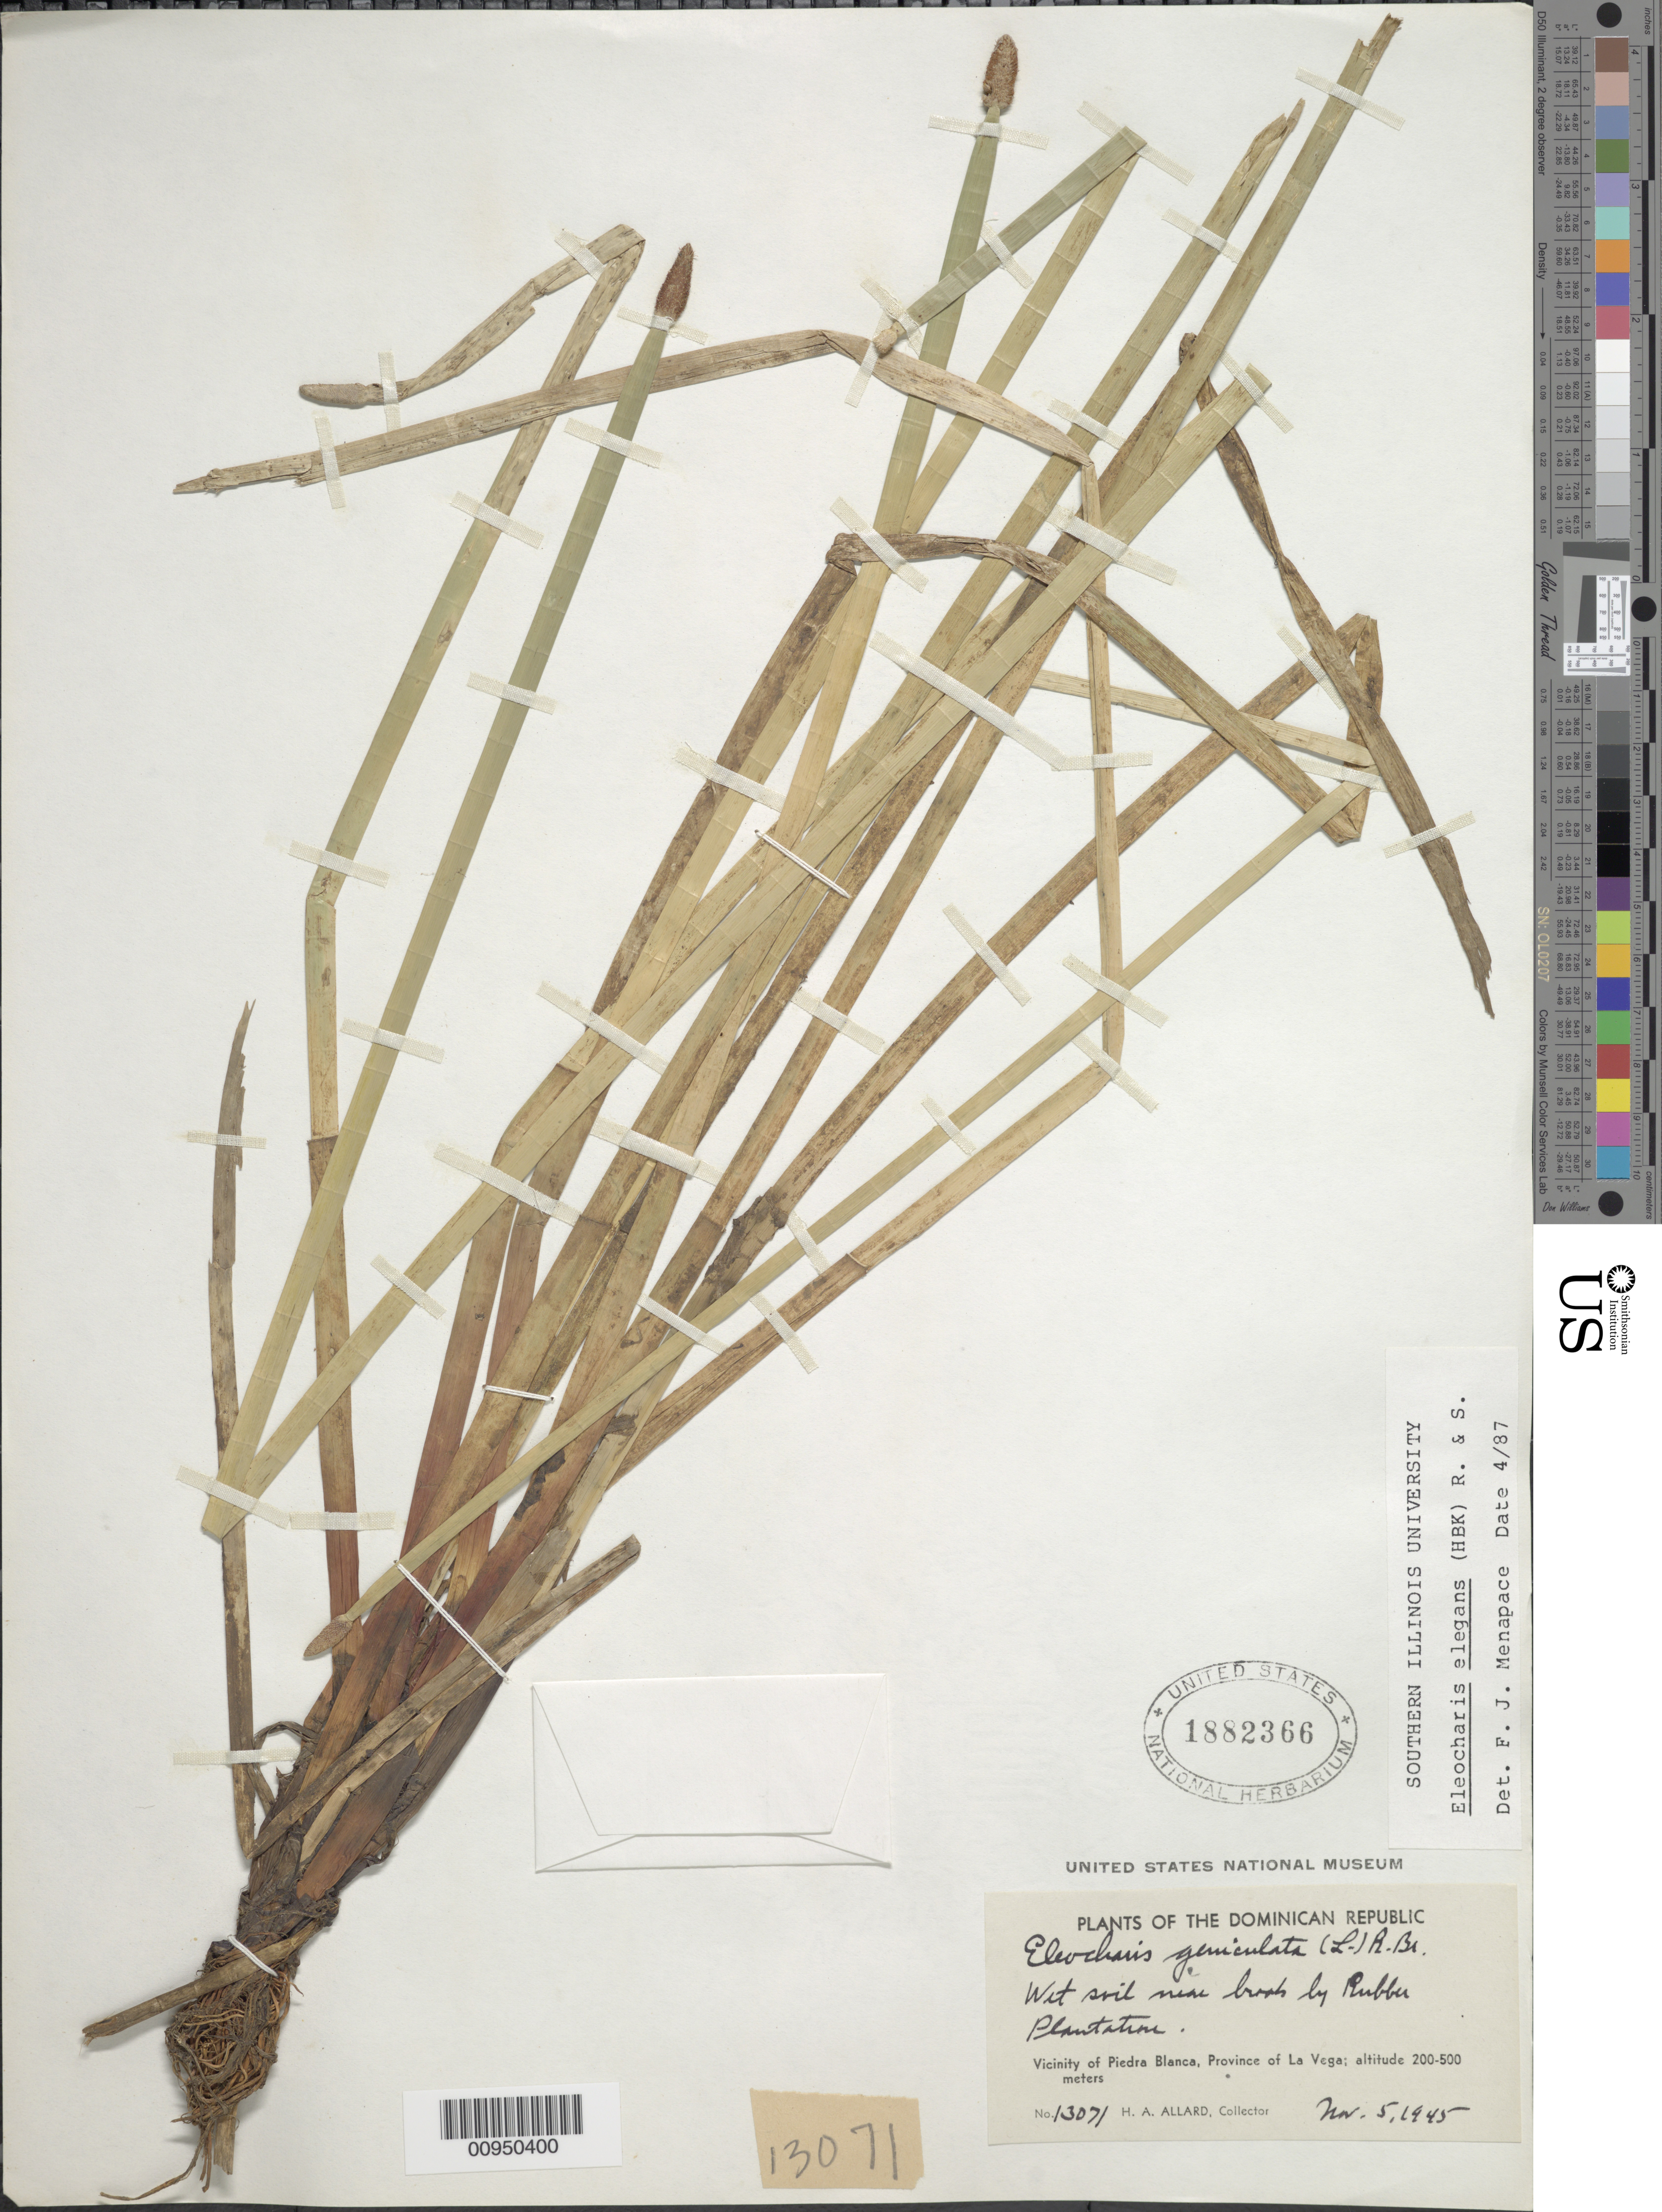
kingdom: Plantae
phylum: Tracheophyta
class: Liliopsida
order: Poales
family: Cyperaceae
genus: Eleocharis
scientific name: Eleocharis elegans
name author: (Kunth) Roem. & Schult.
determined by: Menapace, F. J.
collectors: H. A. Allard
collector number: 13071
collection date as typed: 05 Nov 1945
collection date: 1945-11-05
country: Dominican Republic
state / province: La Vega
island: Hispaniola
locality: Vicinity of Piedra Blanca, near brook by Rubber Plantation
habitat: Wet soil near brook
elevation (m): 200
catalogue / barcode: US 1882366